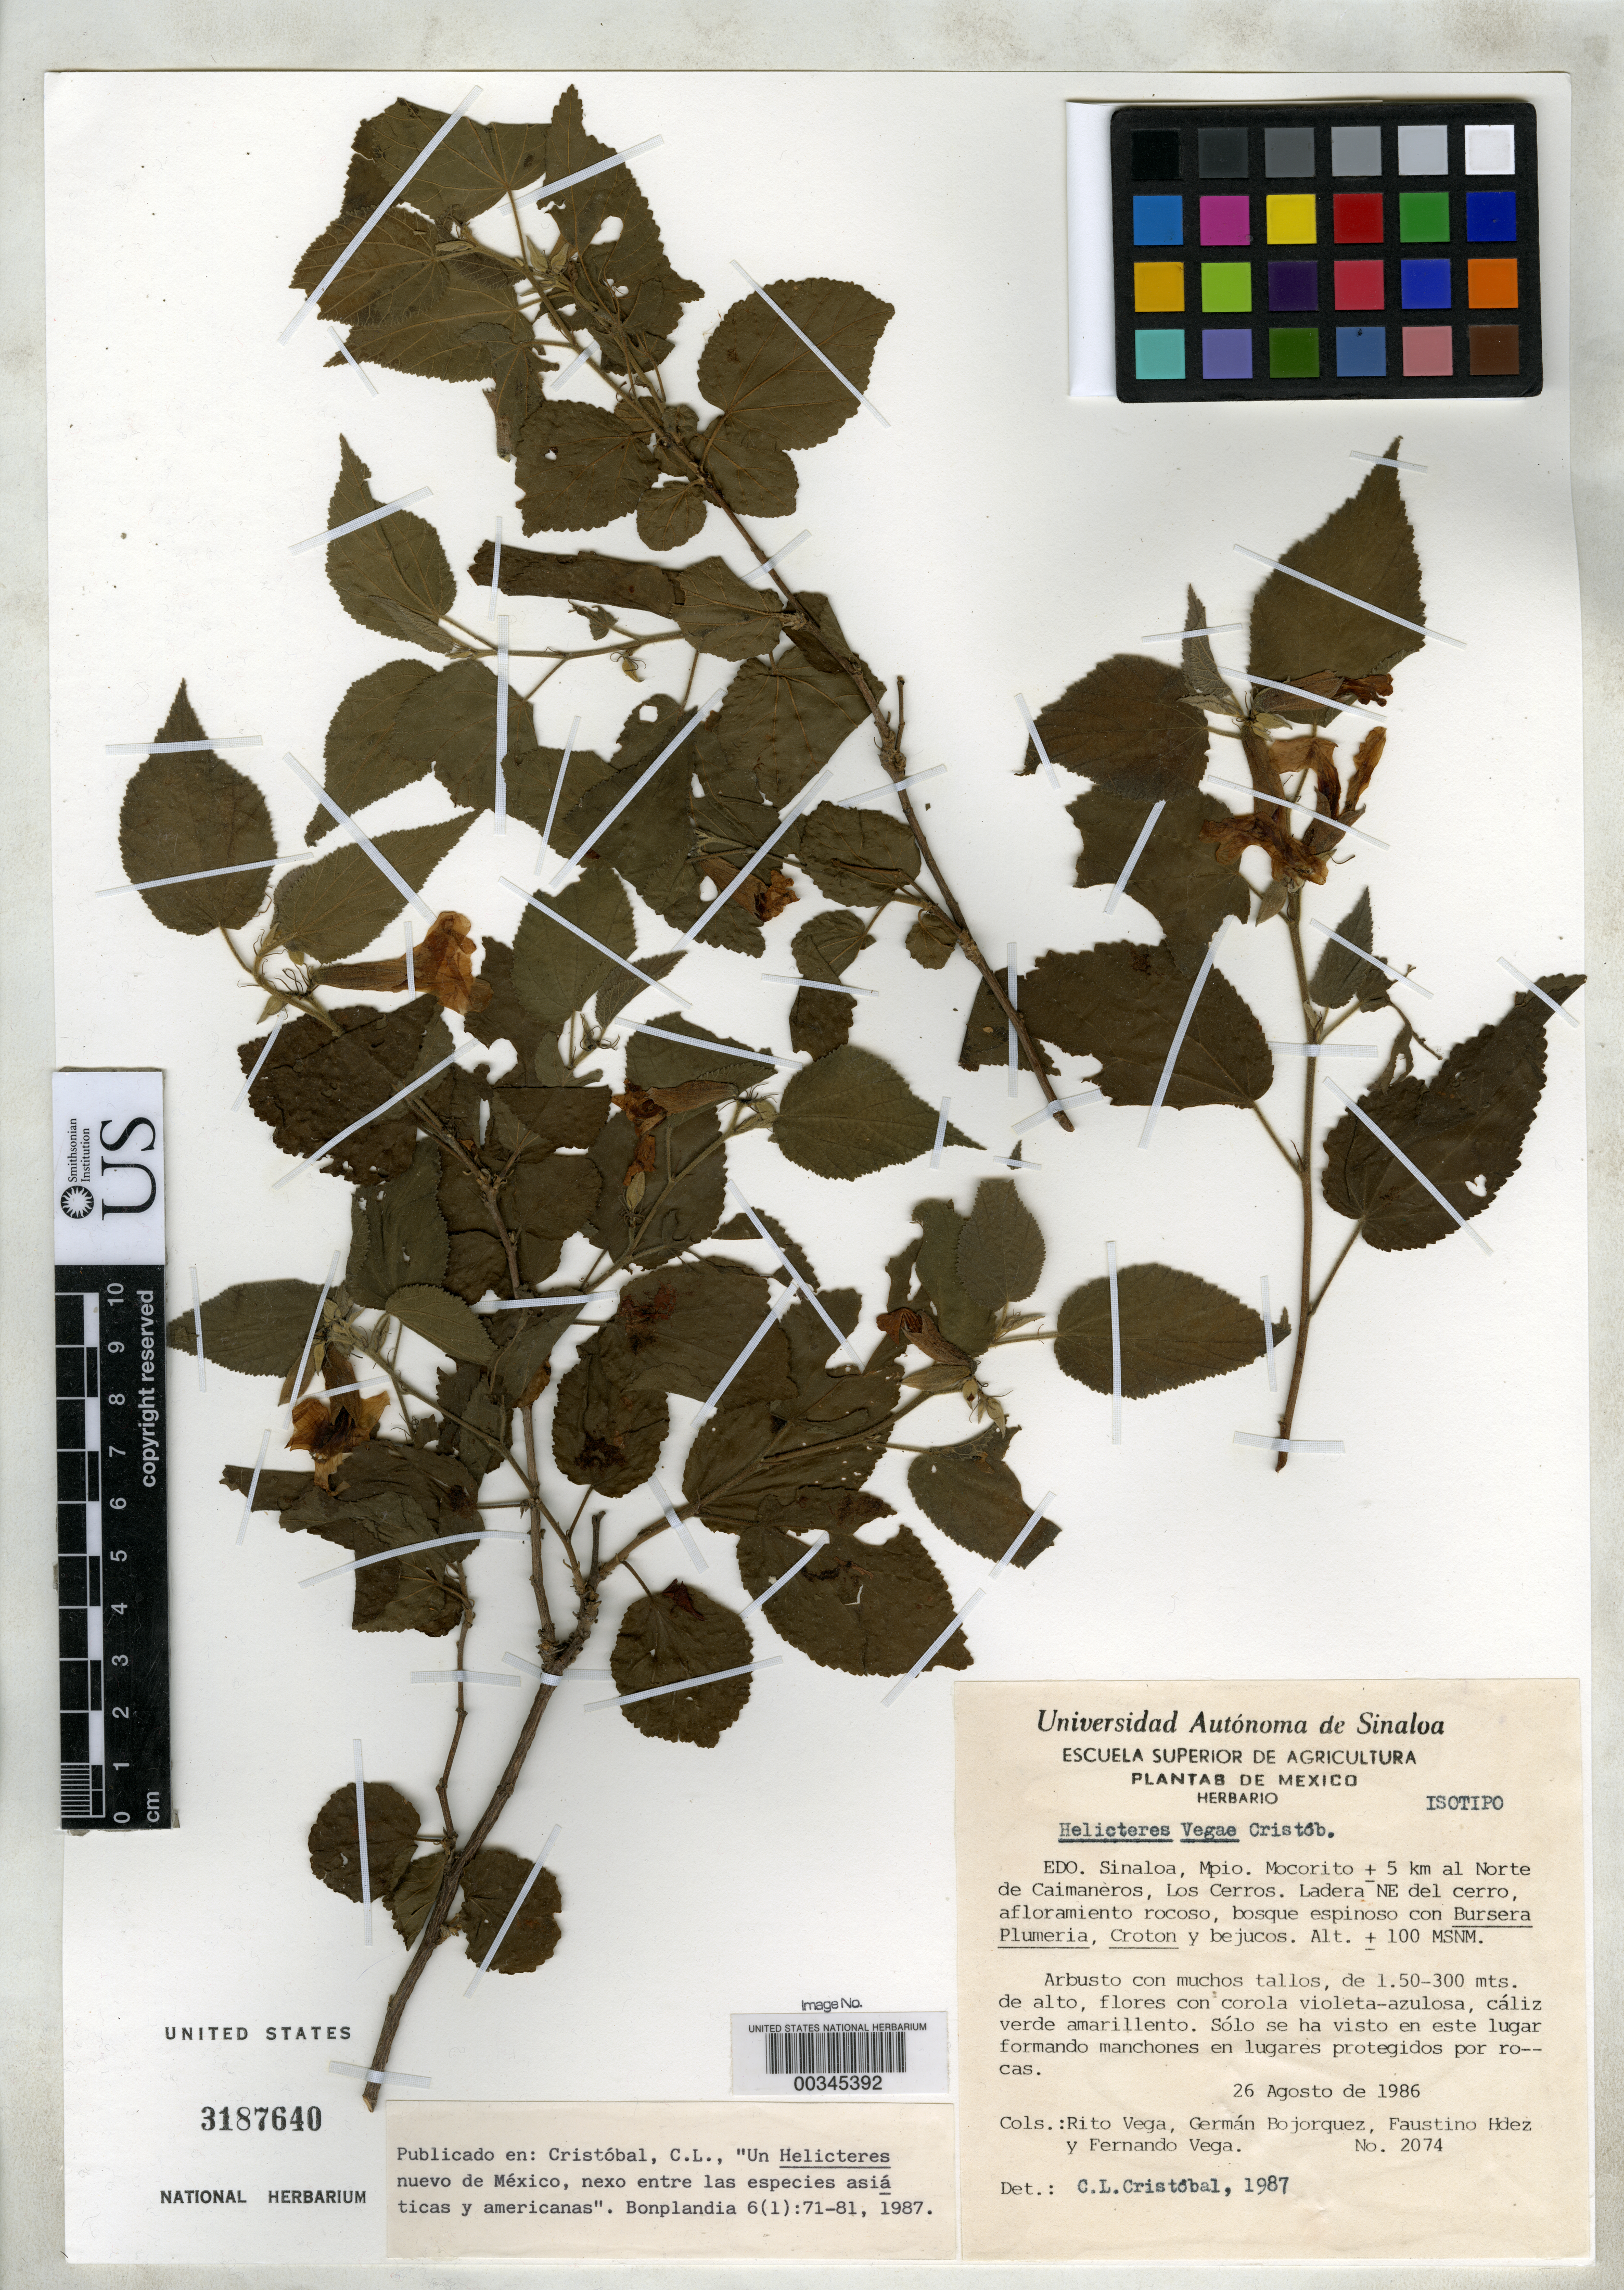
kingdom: Plantae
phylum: Tracheophyta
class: Magnoliopsida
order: Malvales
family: Malvaceae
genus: Helicteres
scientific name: Helicteres vegae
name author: Cristóbal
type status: Isotype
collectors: R. Vega, G. Bojorquez, F. Hdez & F. Vega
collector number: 2074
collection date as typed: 26 Aug 1986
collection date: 1986-08-26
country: Mexico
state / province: Sinaloa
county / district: Mocorito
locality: Ca. 5 km N de Caimaneros, los cerros, ladera NE del cerro.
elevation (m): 150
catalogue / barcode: US 3187640